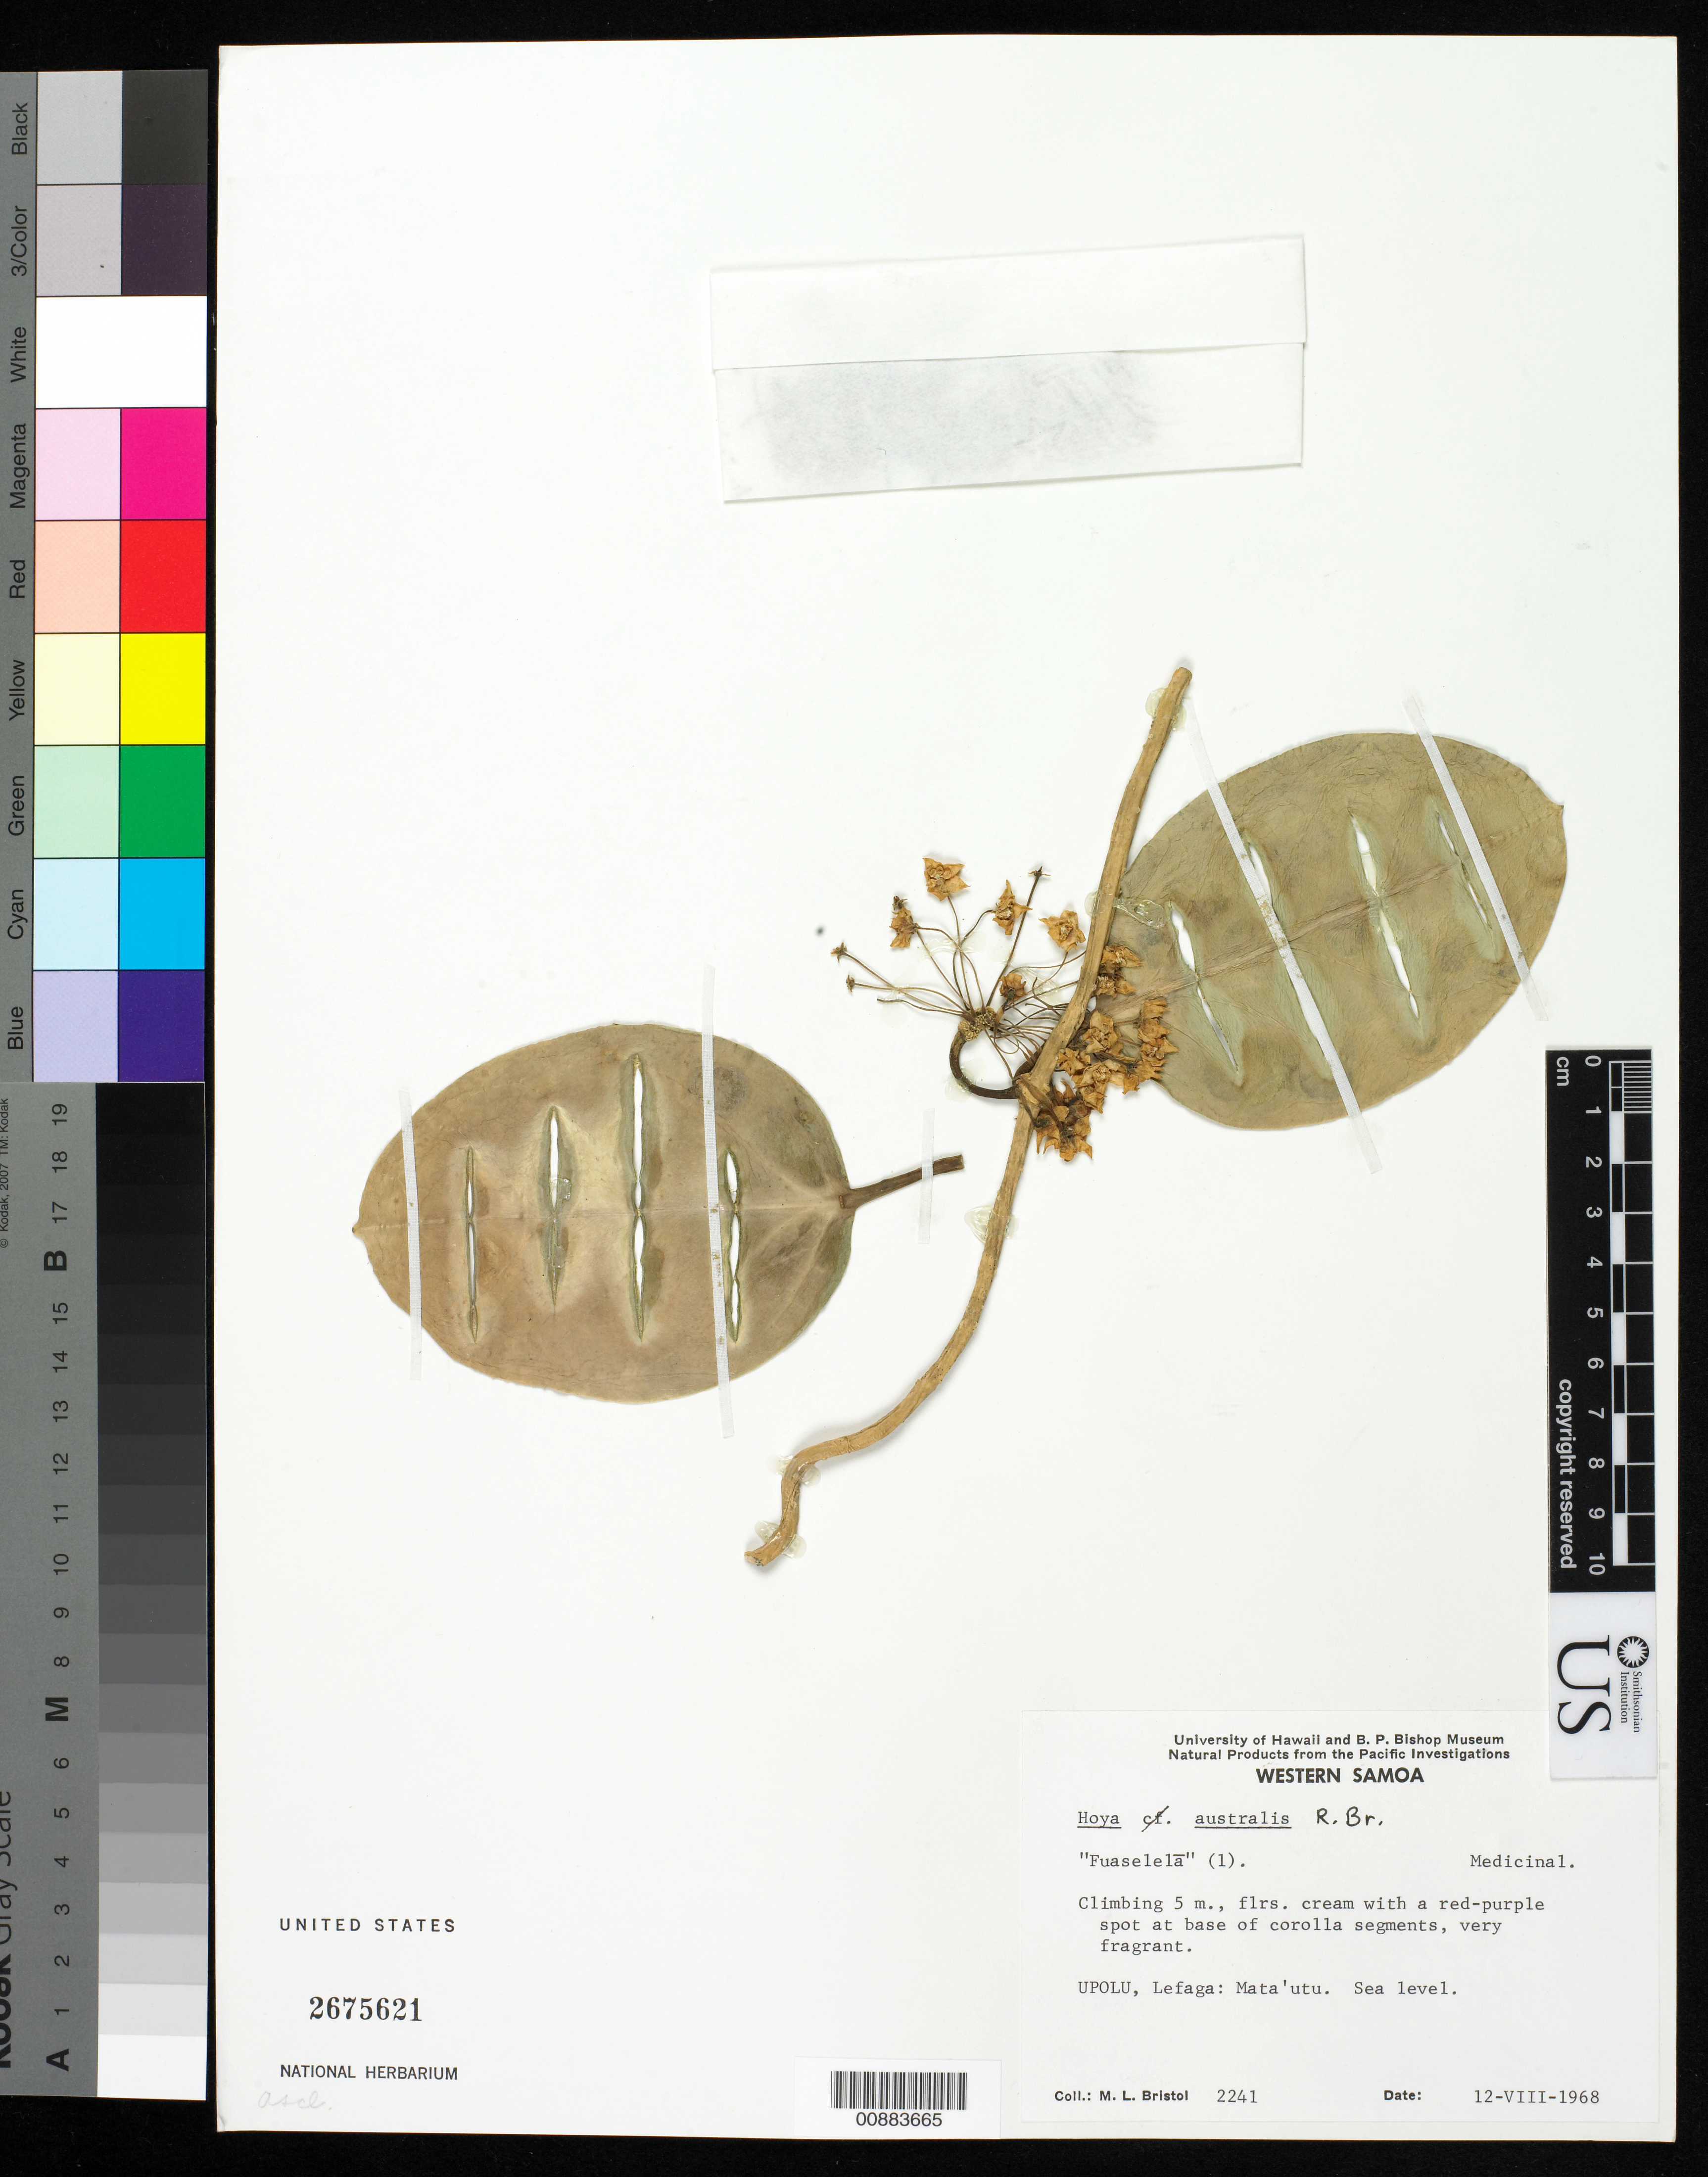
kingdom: Plantae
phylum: Tracheophyta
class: Magnoliopsida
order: Gentianales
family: Apocynaceae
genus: Hoya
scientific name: Hoya australis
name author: R. Br. ex J. Traill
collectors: M. L. Bristol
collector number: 2241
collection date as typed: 12 Aug 1968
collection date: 1968-08-12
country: Samoa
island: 'Upolu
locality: Lafaga: Mata'utu.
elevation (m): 0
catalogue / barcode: US 2675621